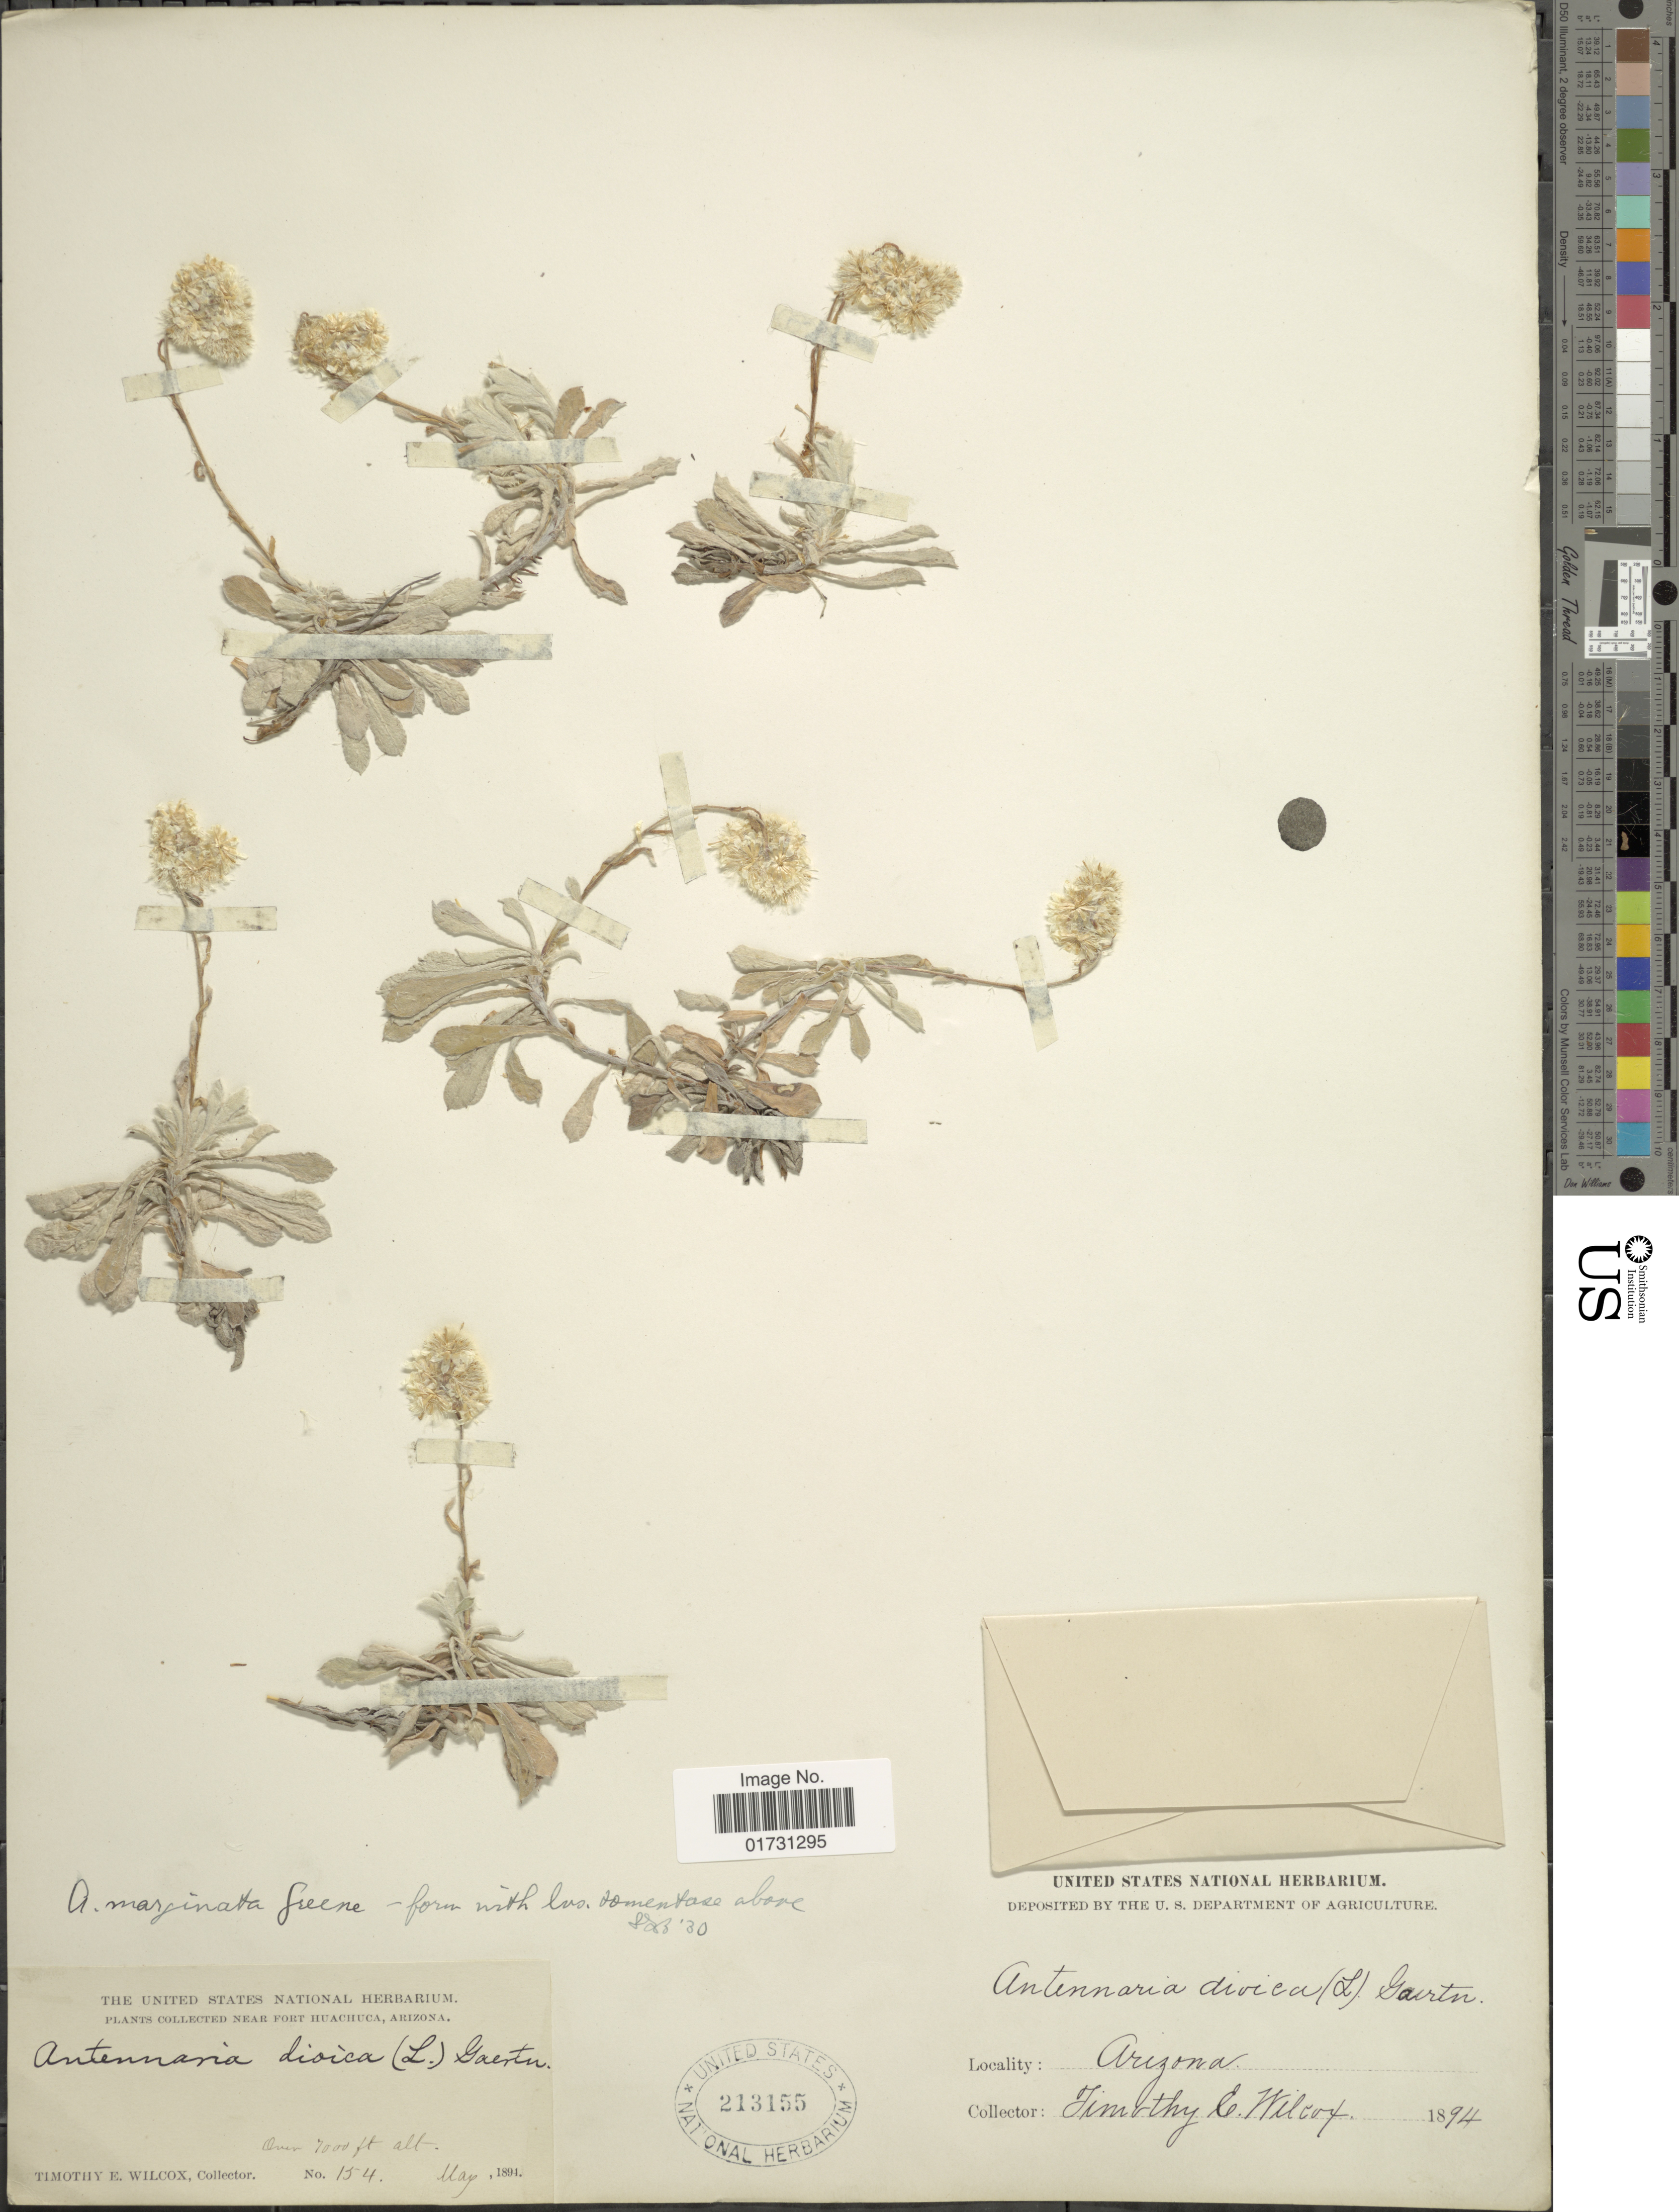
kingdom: Plantae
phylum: Tracheophyta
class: Magnoliopsida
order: Asterales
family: Asteraceae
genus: Antennaria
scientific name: Antennaria marginata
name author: Greene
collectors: T. E. Wilcox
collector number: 154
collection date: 1894-05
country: United States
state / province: Arizona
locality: Near Fort Huachuca, Arizona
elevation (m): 2134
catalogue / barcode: US 213155